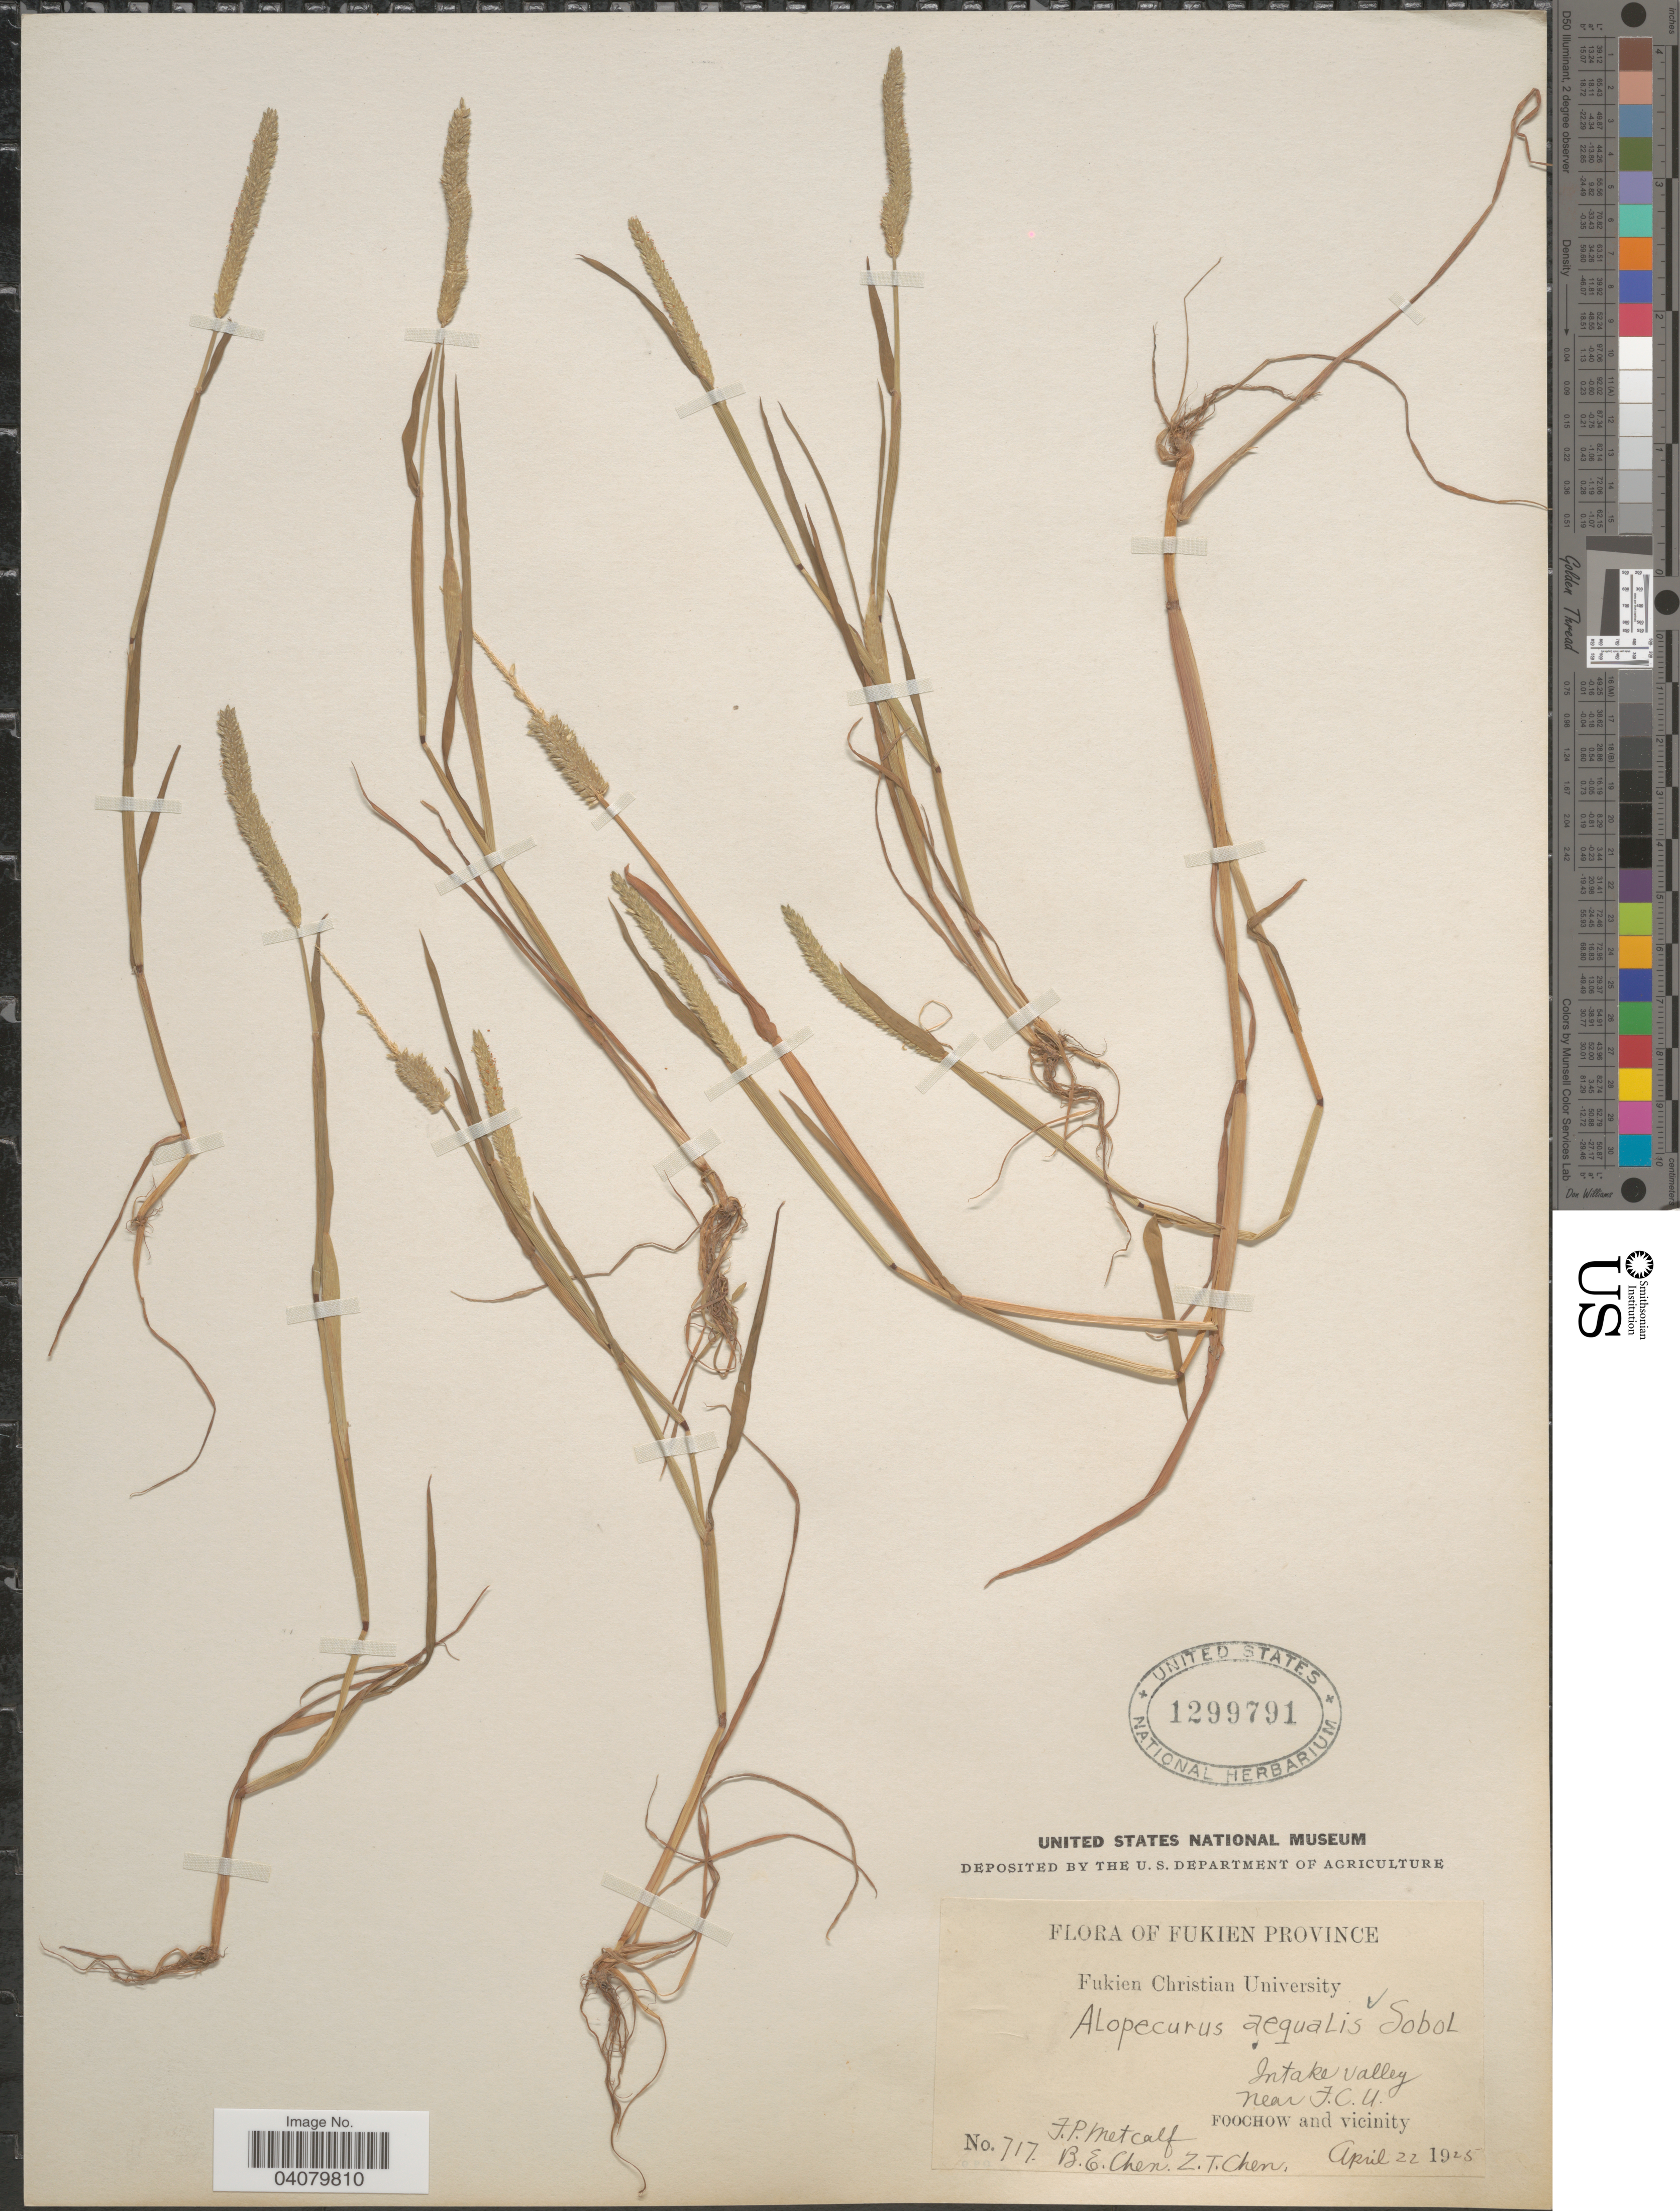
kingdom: Plantae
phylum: Tracheophyta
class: Liliopsida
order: Poales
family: Poaceae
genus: Alopecurus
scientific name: Alopecurus aequalis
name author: Sobol.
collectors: F. Metcalf, B. Chen & Z. Chen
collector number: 717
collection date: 1925-04-22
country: China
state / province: Fujian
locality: Fukien Province. Intake valley near F. C. U. Foochow and vicinity.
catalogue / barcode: US 1299791